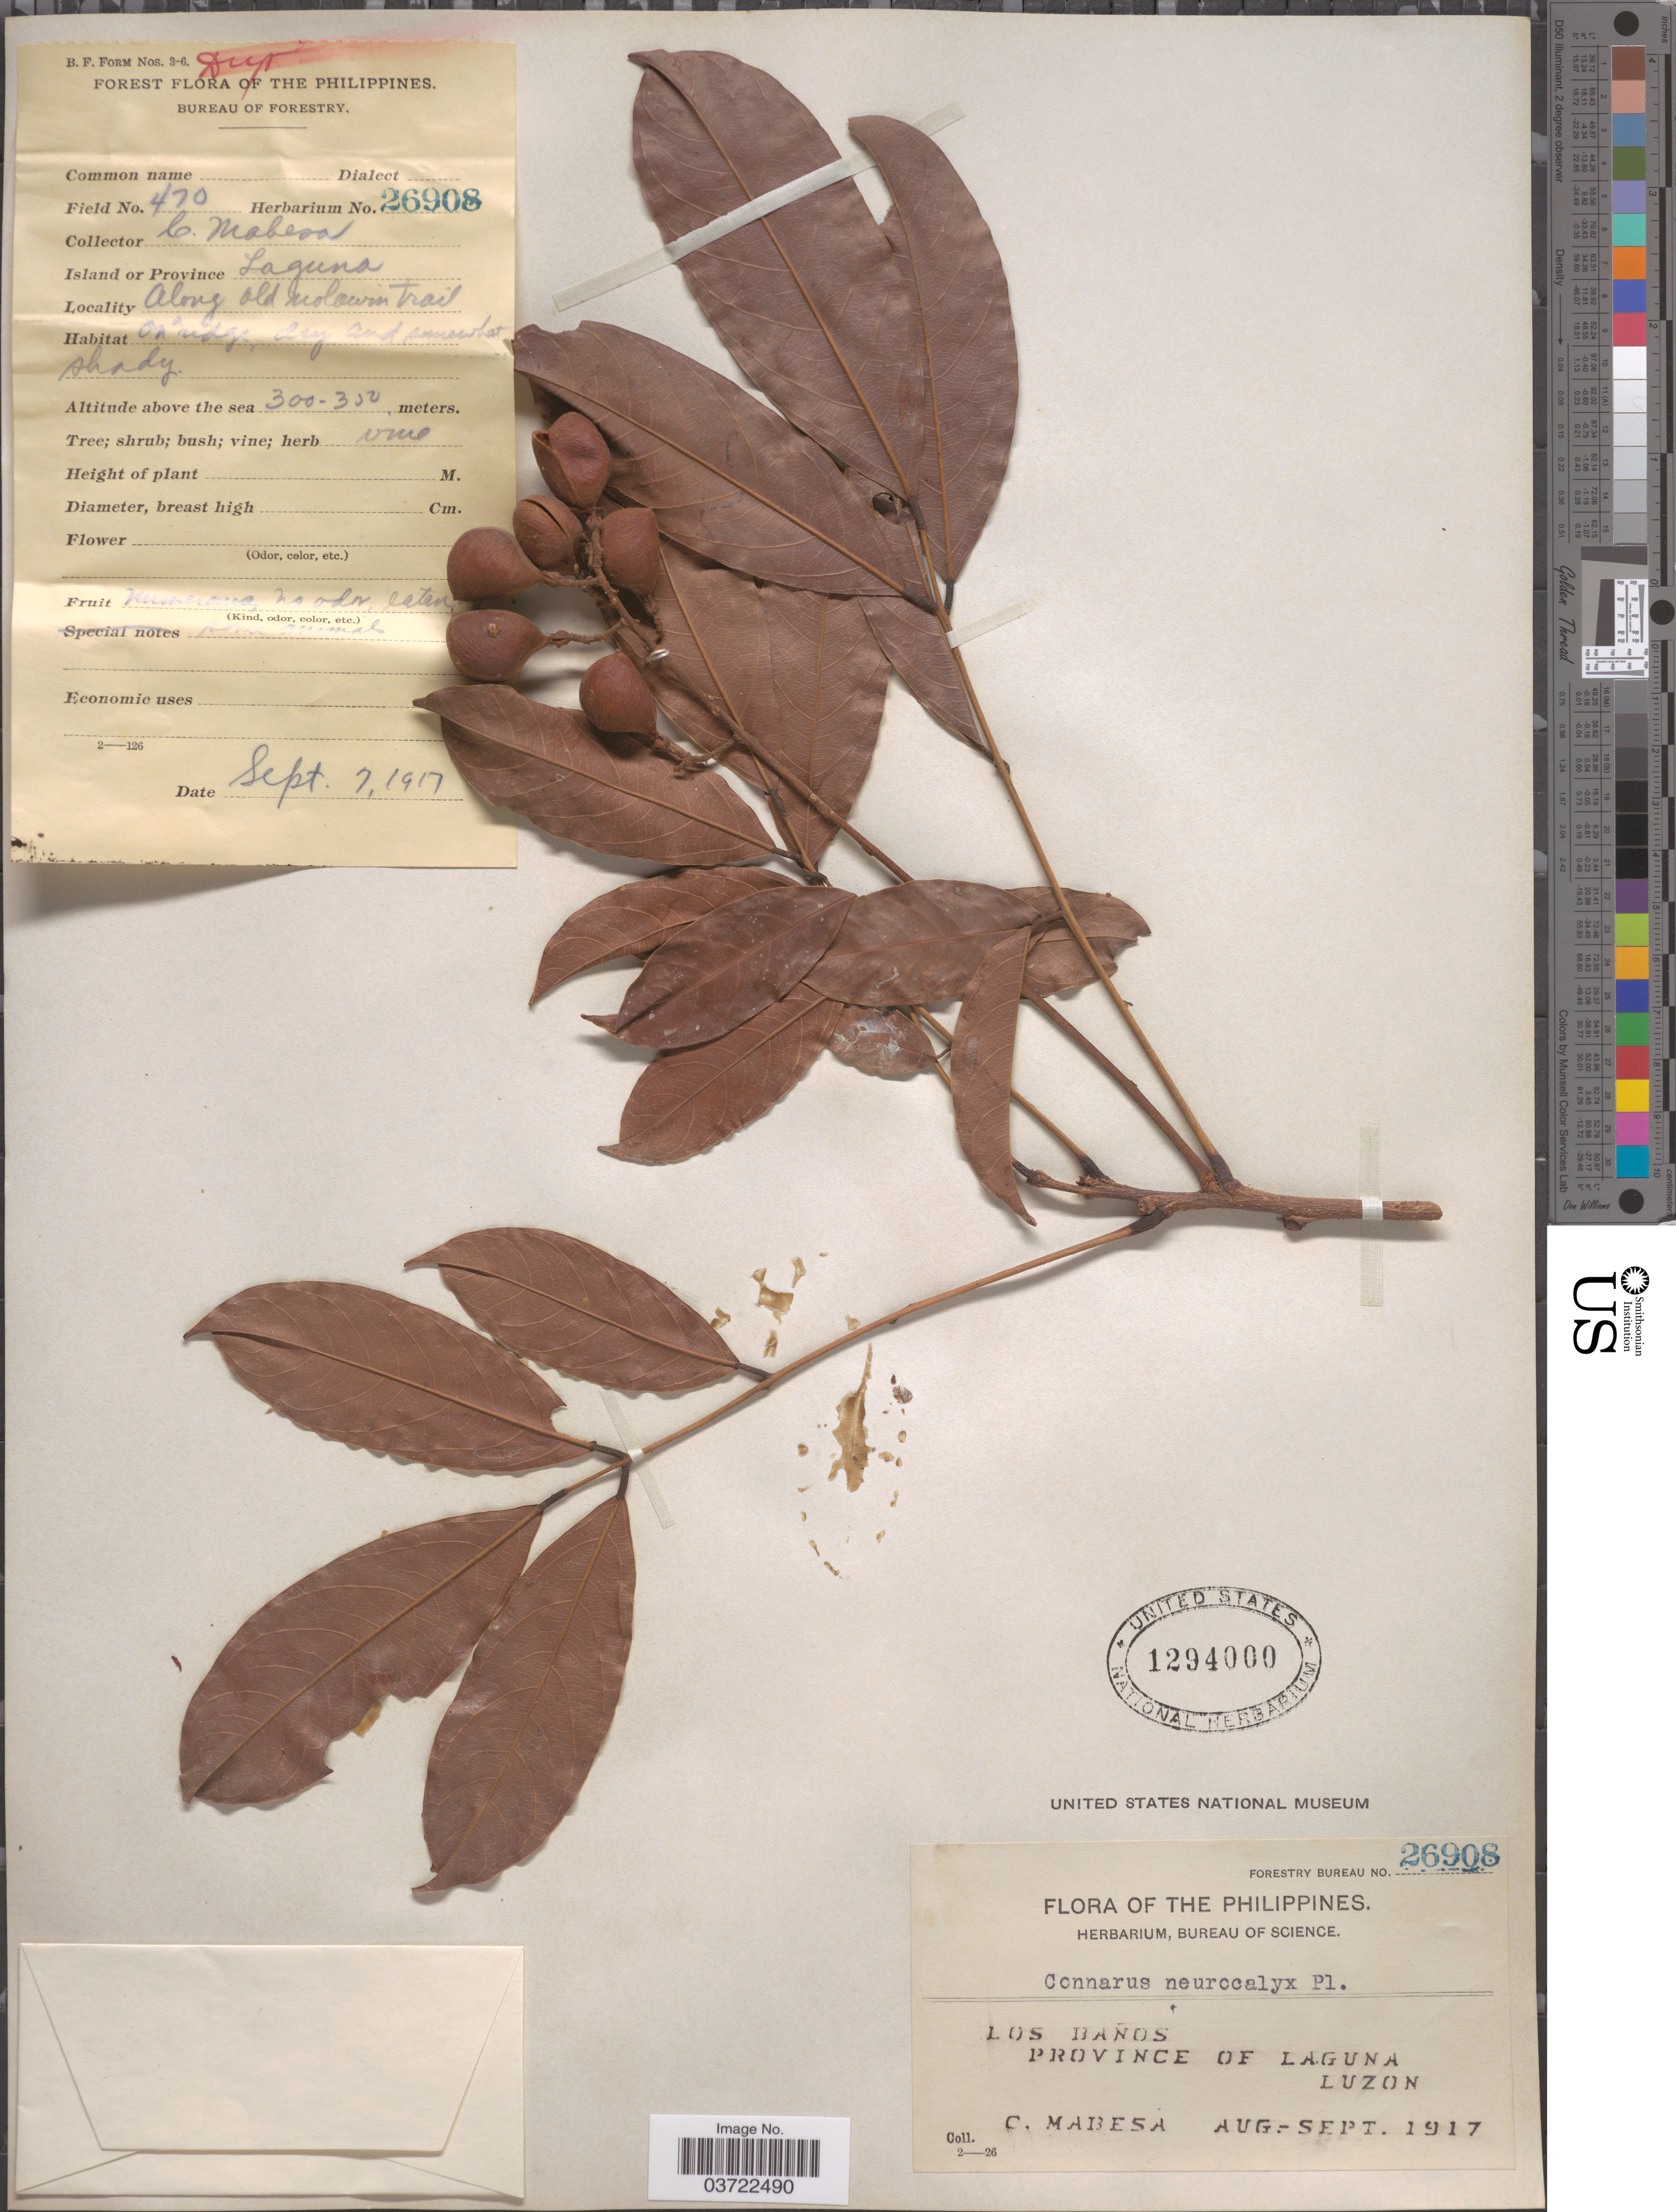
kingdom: Plantae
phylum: Tracheophyta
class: Magnoliopsida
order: Oxalidales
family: Connaraceae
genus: Connarus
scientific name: Connarus neurocalyx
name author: Planch.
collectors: C. Mabesa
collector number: Forestry Bureau 26908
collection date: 1917-09-07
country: Philippines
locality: Los Baños, Province of Laguna, Luzon. Island or Province Laguna. Along old mulawin Trail.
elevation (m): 300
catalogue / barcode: US 1294000